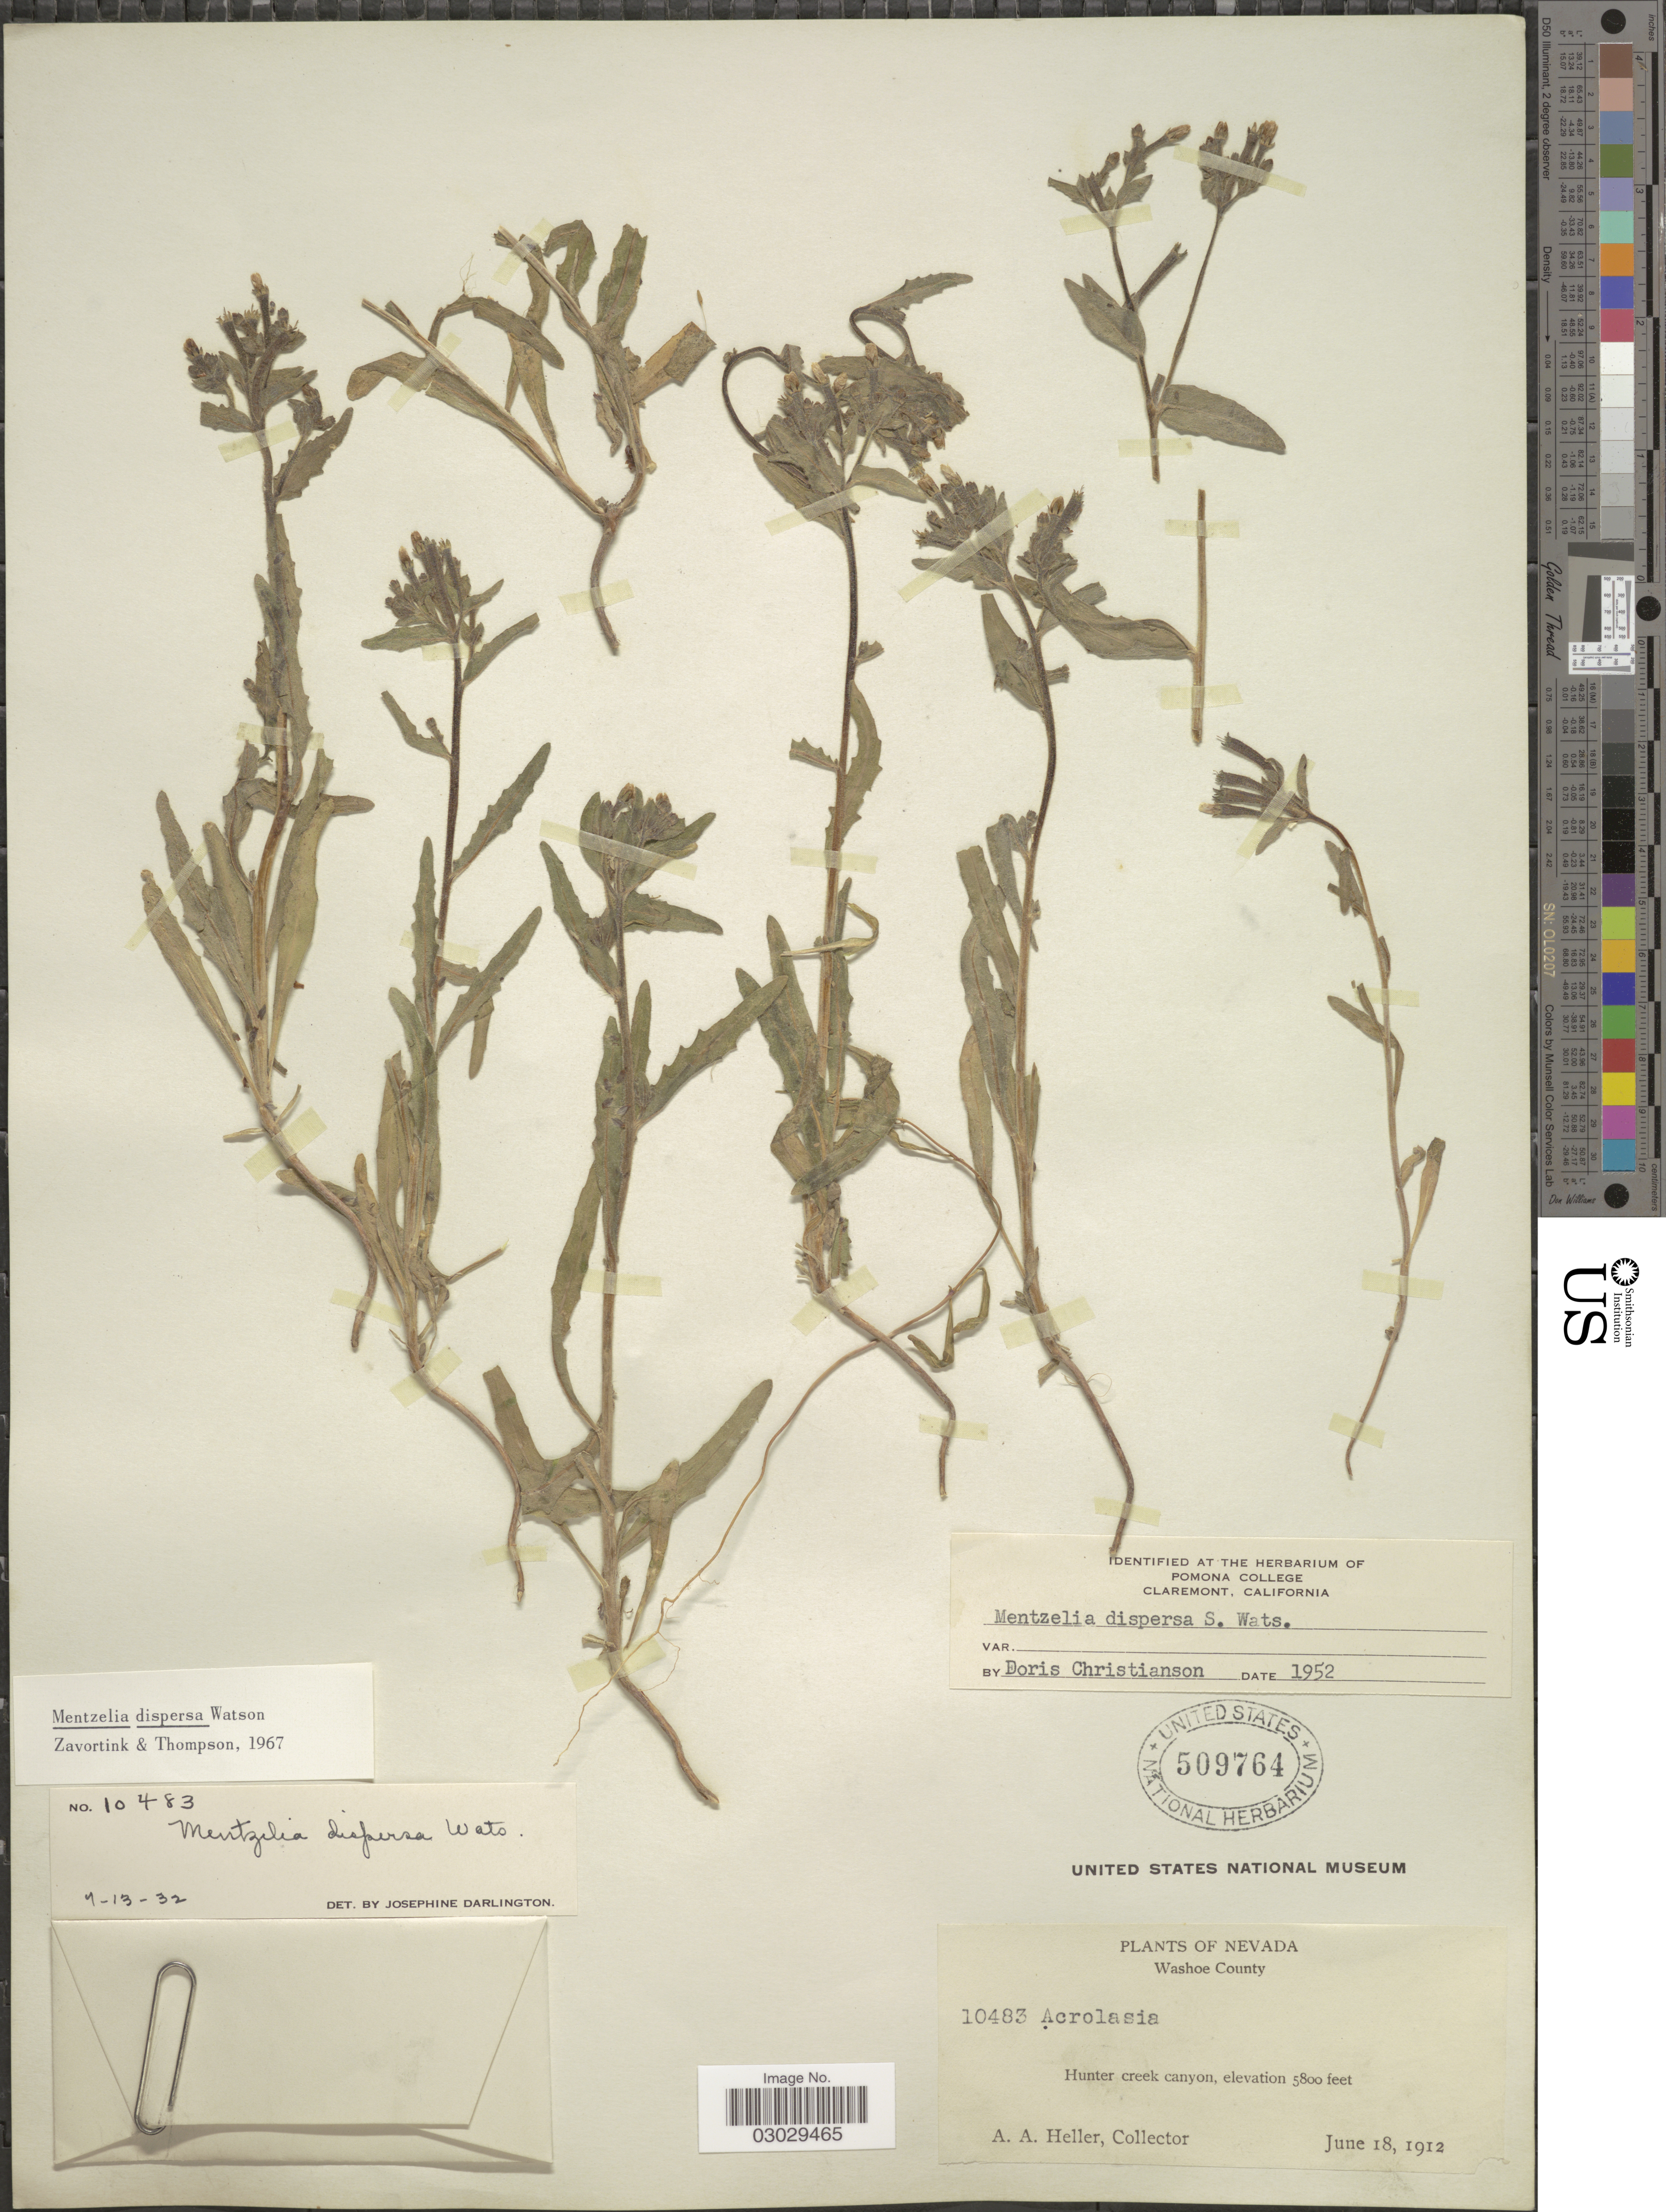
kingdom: Plantae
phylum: Tracheophyta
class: Magnoliopsida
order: Cornales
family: Loasaceae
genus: Mentzelia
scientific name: Mentzelia dispersa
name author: S. Watson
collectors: A. A. Heller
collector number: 10483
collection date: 1912-06-18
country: United States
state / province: Nevada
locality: Washoe County. Hunter creek canyon.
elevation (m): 1768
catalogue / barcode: US 509764